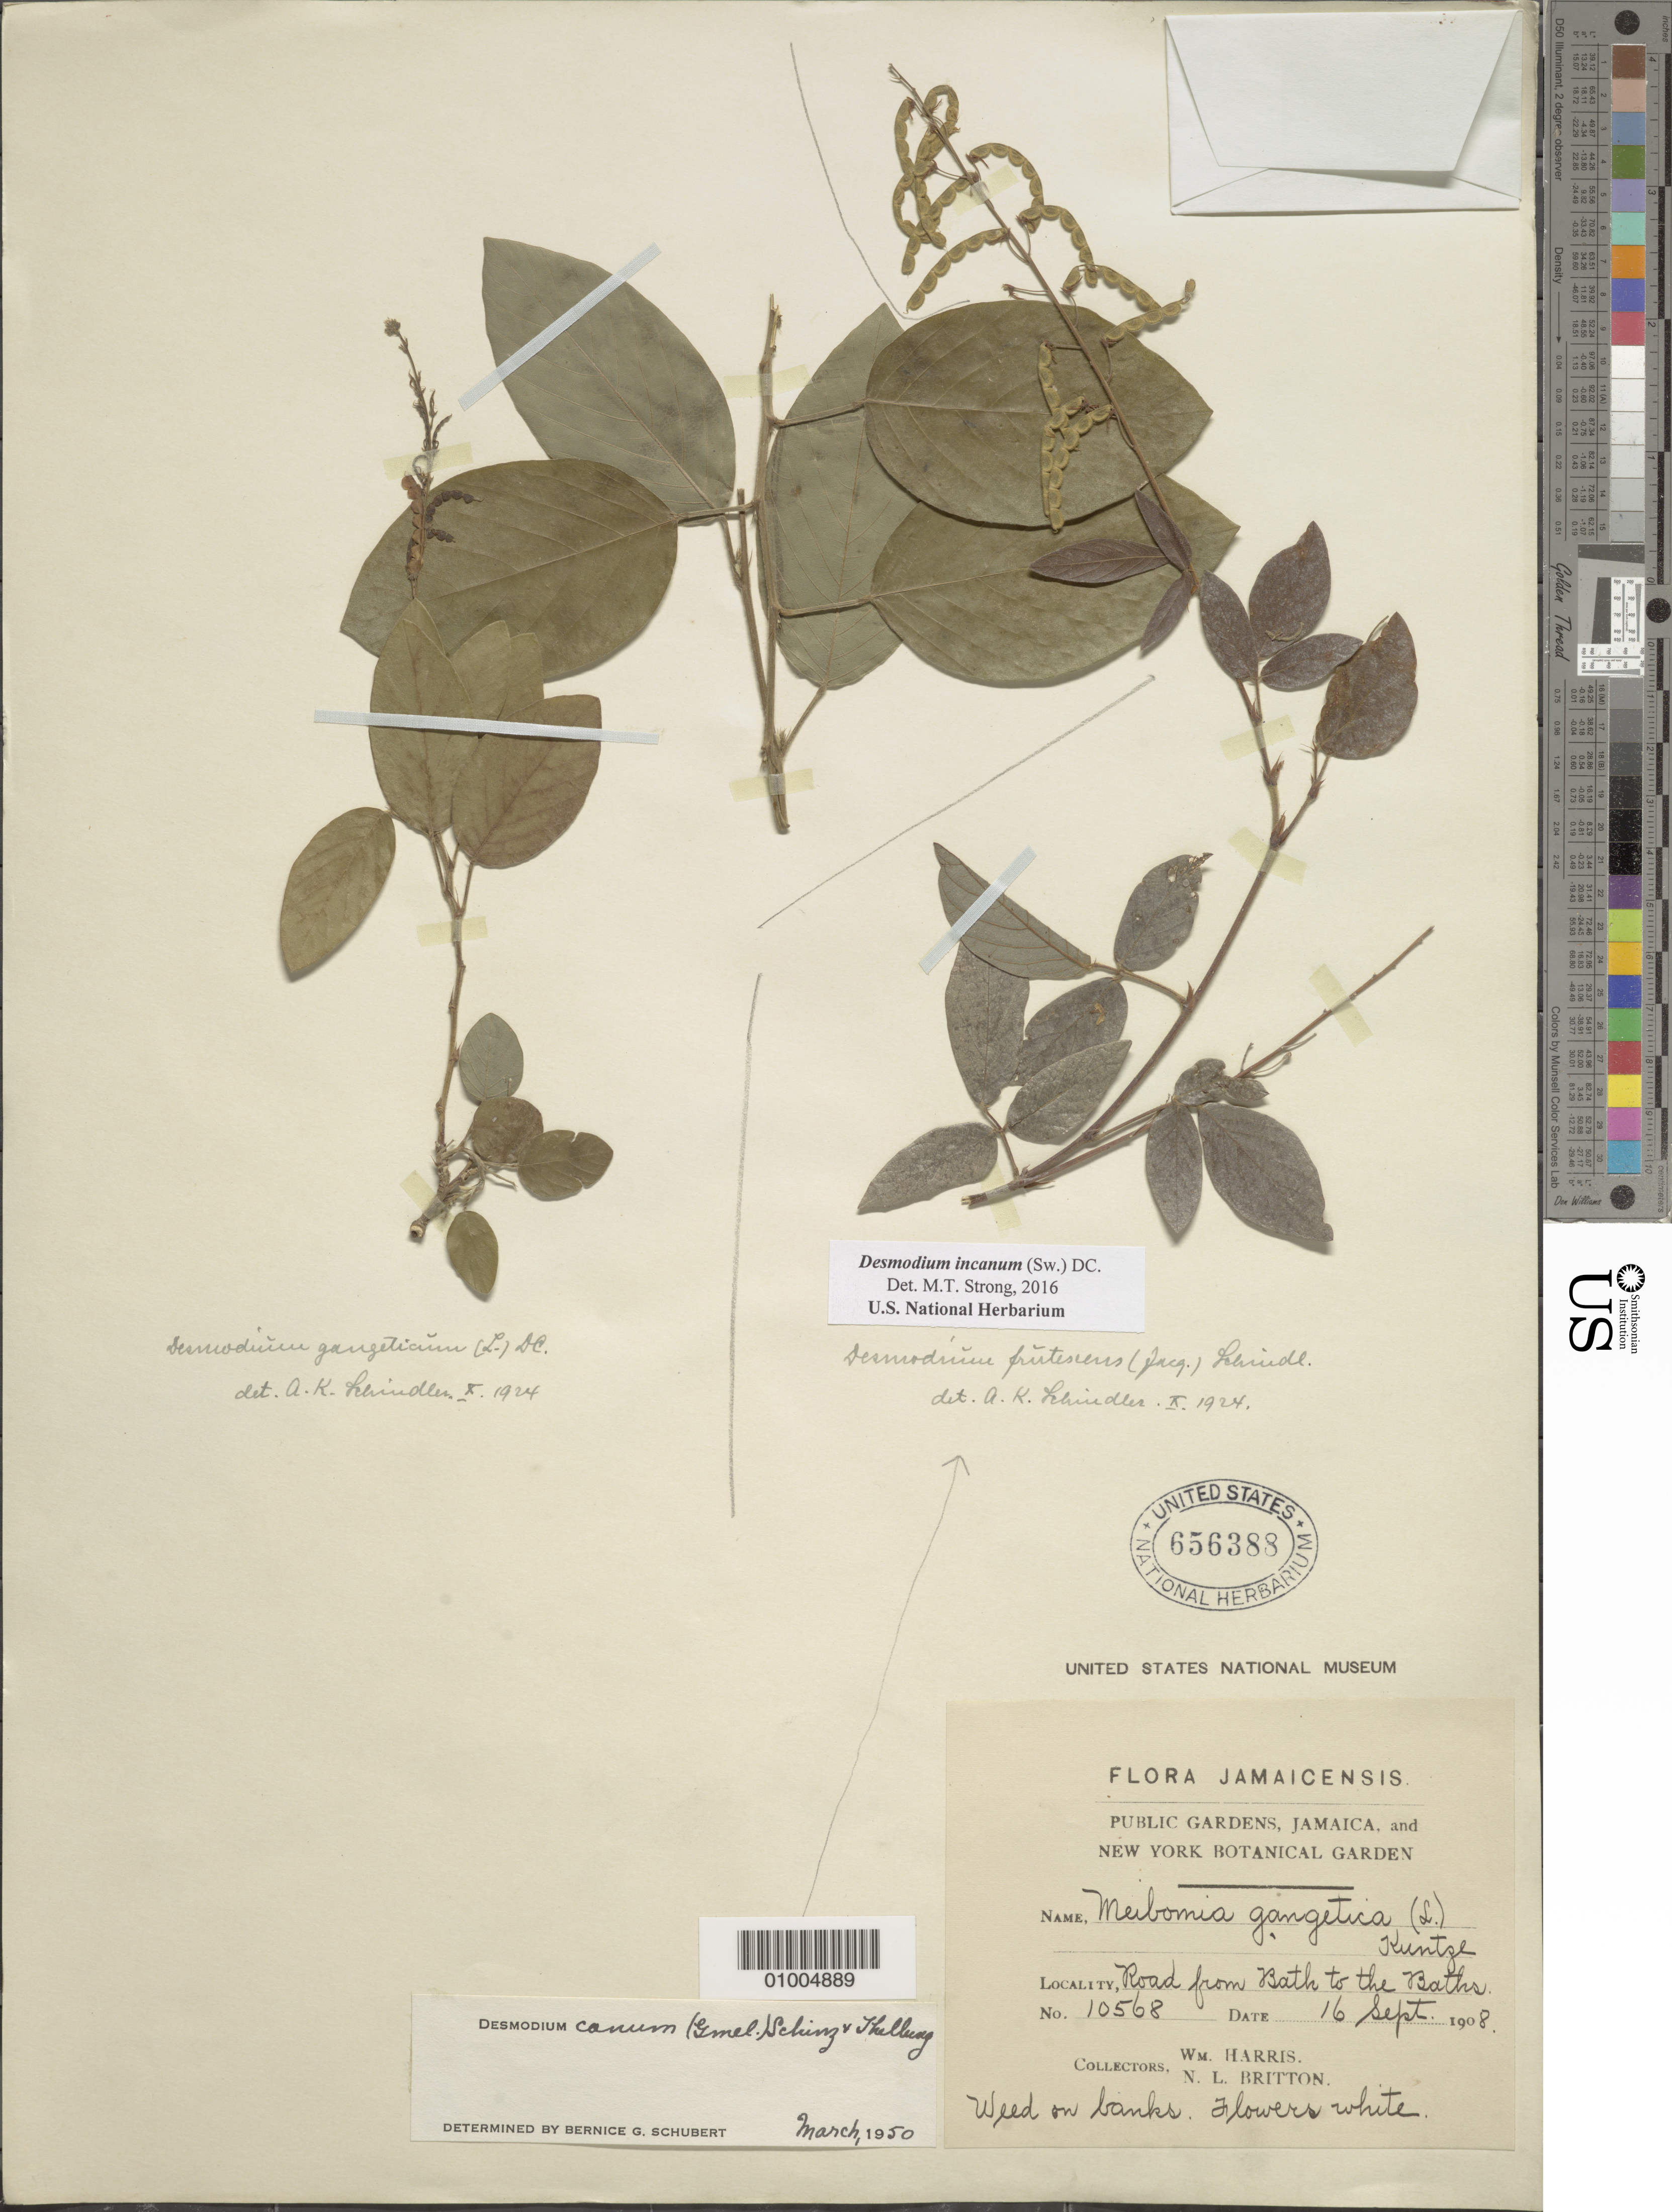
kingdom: Plantae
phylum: Tracheophyta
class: Magnoliopsida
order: Fabales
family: Fabaceae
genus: Desmodium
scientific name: Desmodium incanum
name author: (Sw.) DC.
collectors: W. H. Harris & N. Britton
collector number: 10568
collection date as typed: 16 Sep 1908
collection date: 1908-09-16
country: Jamaica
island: Jamaica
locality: Weed on banks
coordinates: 0 N, 0 E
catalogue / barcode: US 656388